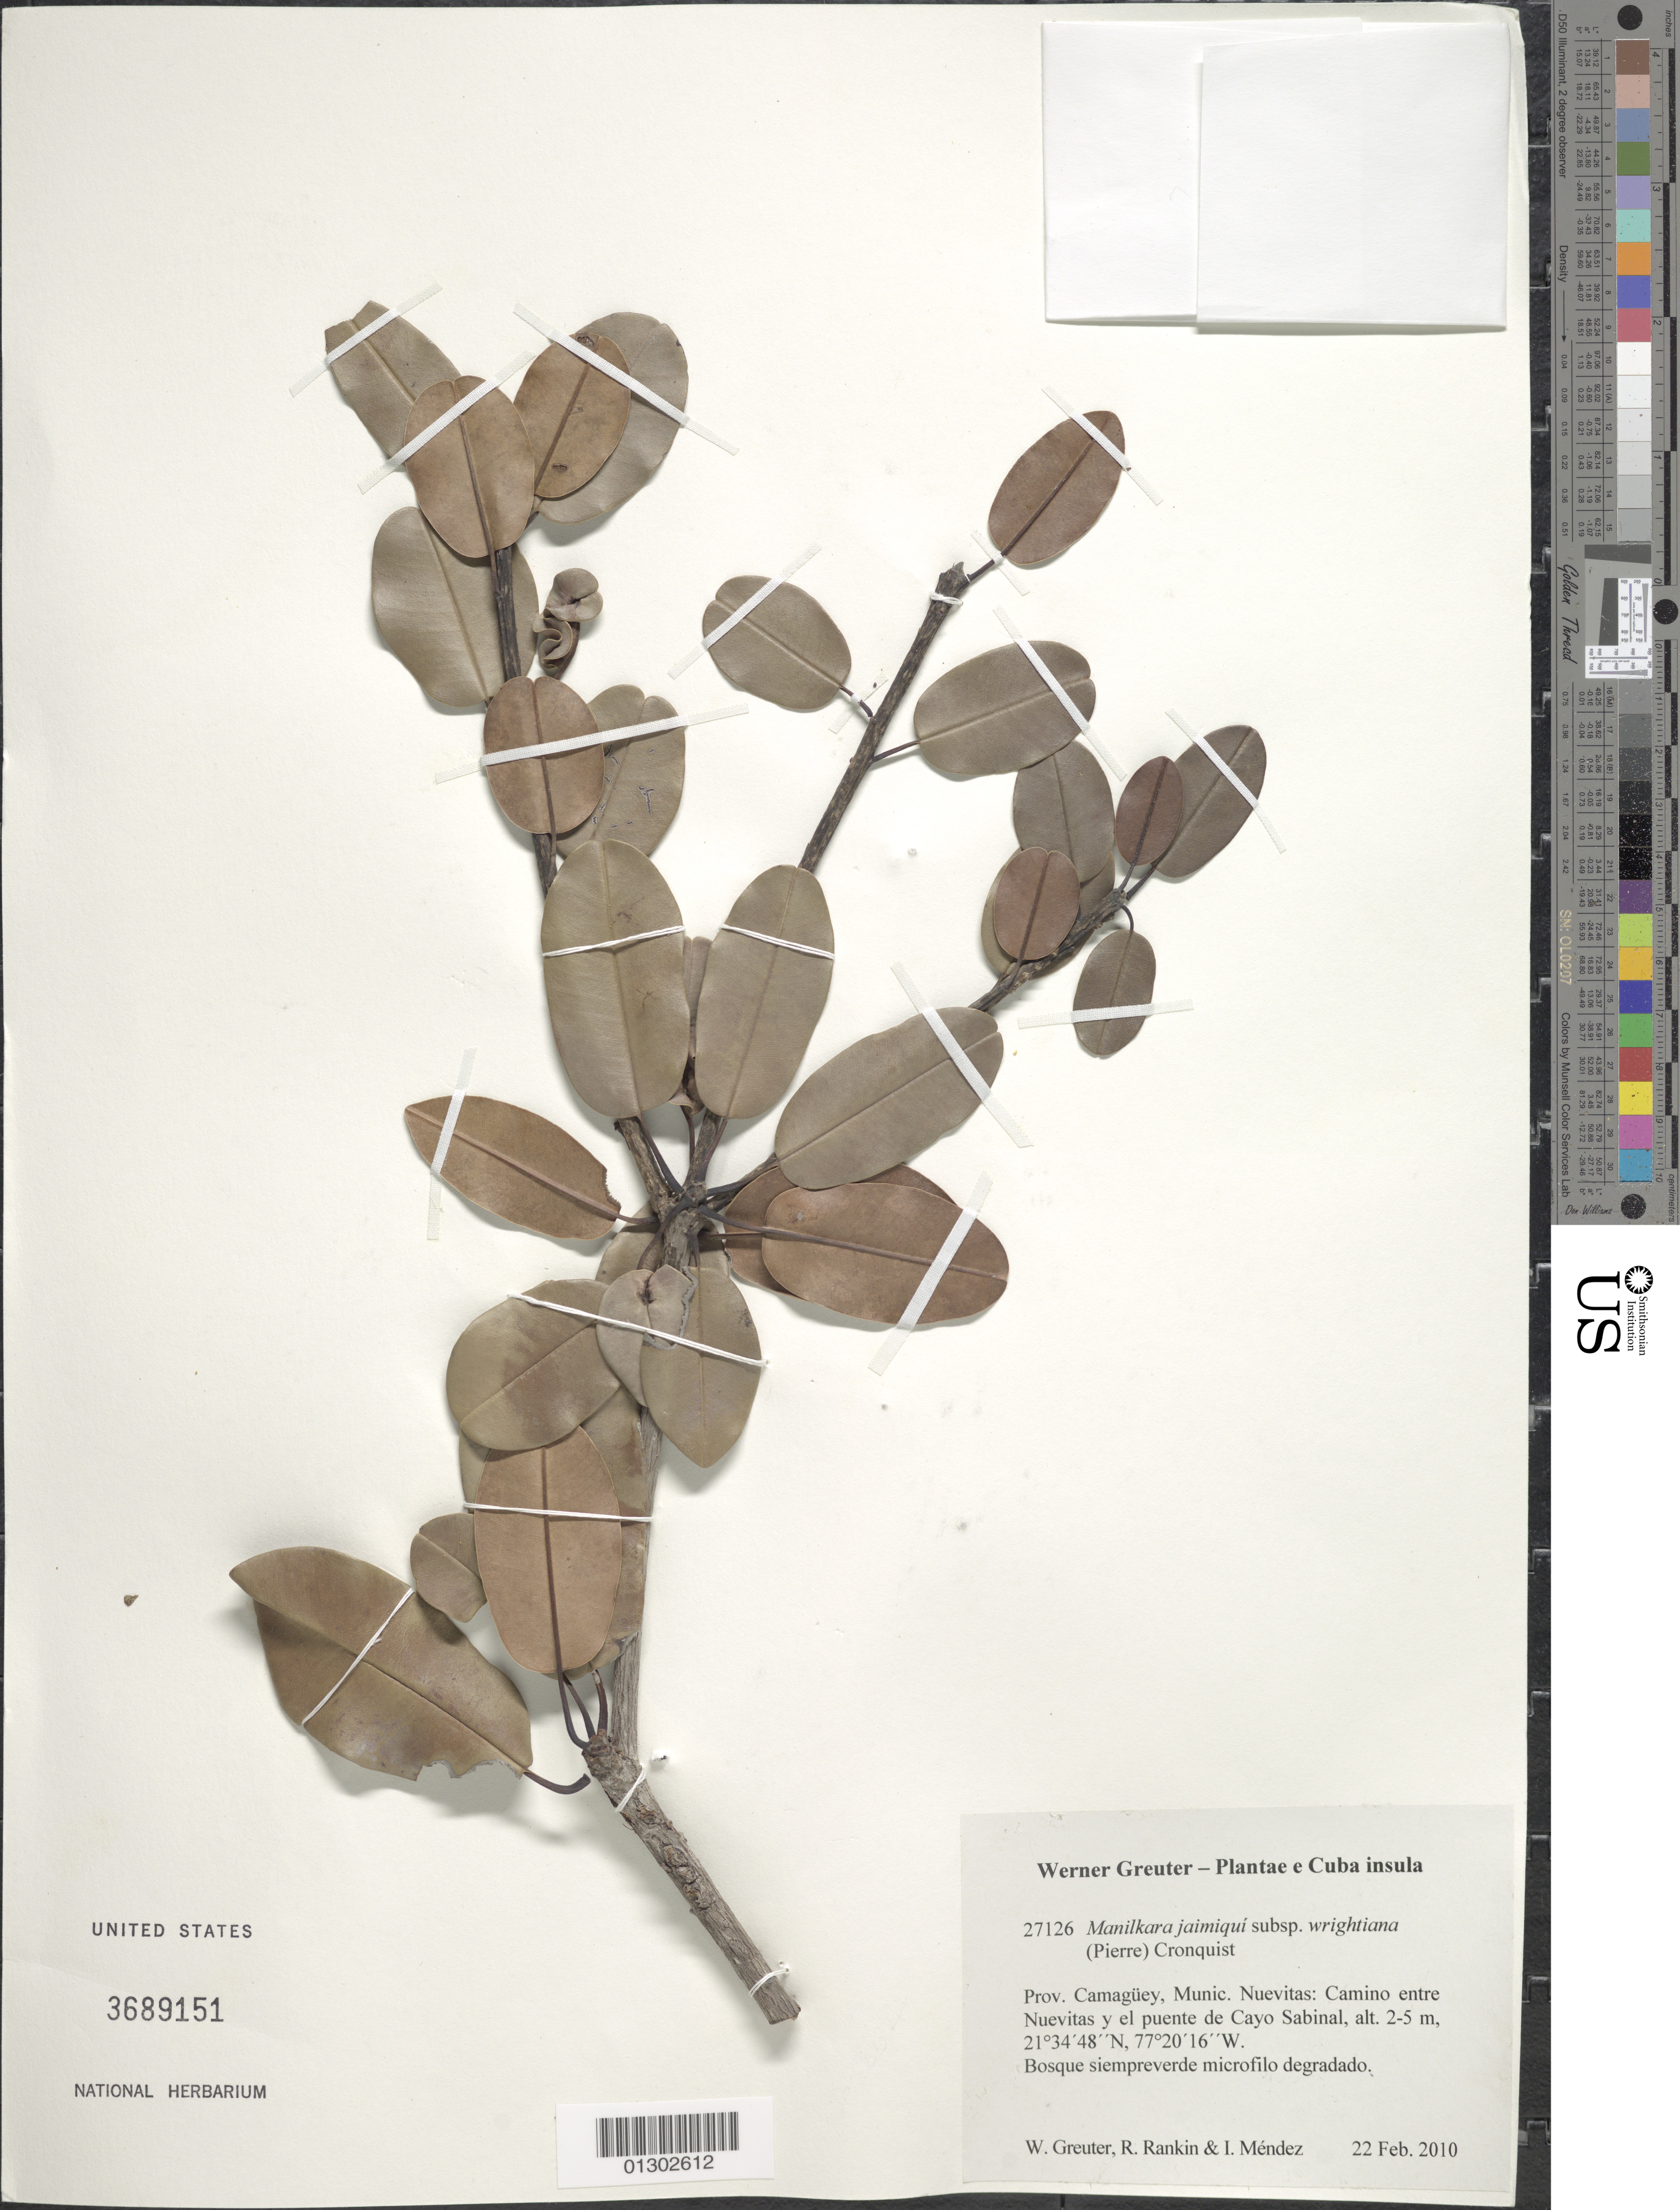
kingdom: Plantae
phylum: Tracheophyta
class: Magnoliopsida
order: Ericales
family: Sapotaceae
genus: Manilkara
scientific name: Manilkara jaimiqui subsp. wrightiana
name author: (Pierre) Cronq.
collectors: W. R. Greuter, R. Rankin Rodriguez & I. Méndez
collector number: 27126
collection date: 2010-02-22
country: Cuba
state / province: Camagüey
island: Cuba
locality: Munic. Nuevitas: Camino entre Nuevitas y el puente de Cayo Sabinal.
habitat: Bosque siempreverde microfilo degradado.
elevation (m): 2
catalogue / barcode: US 3689151